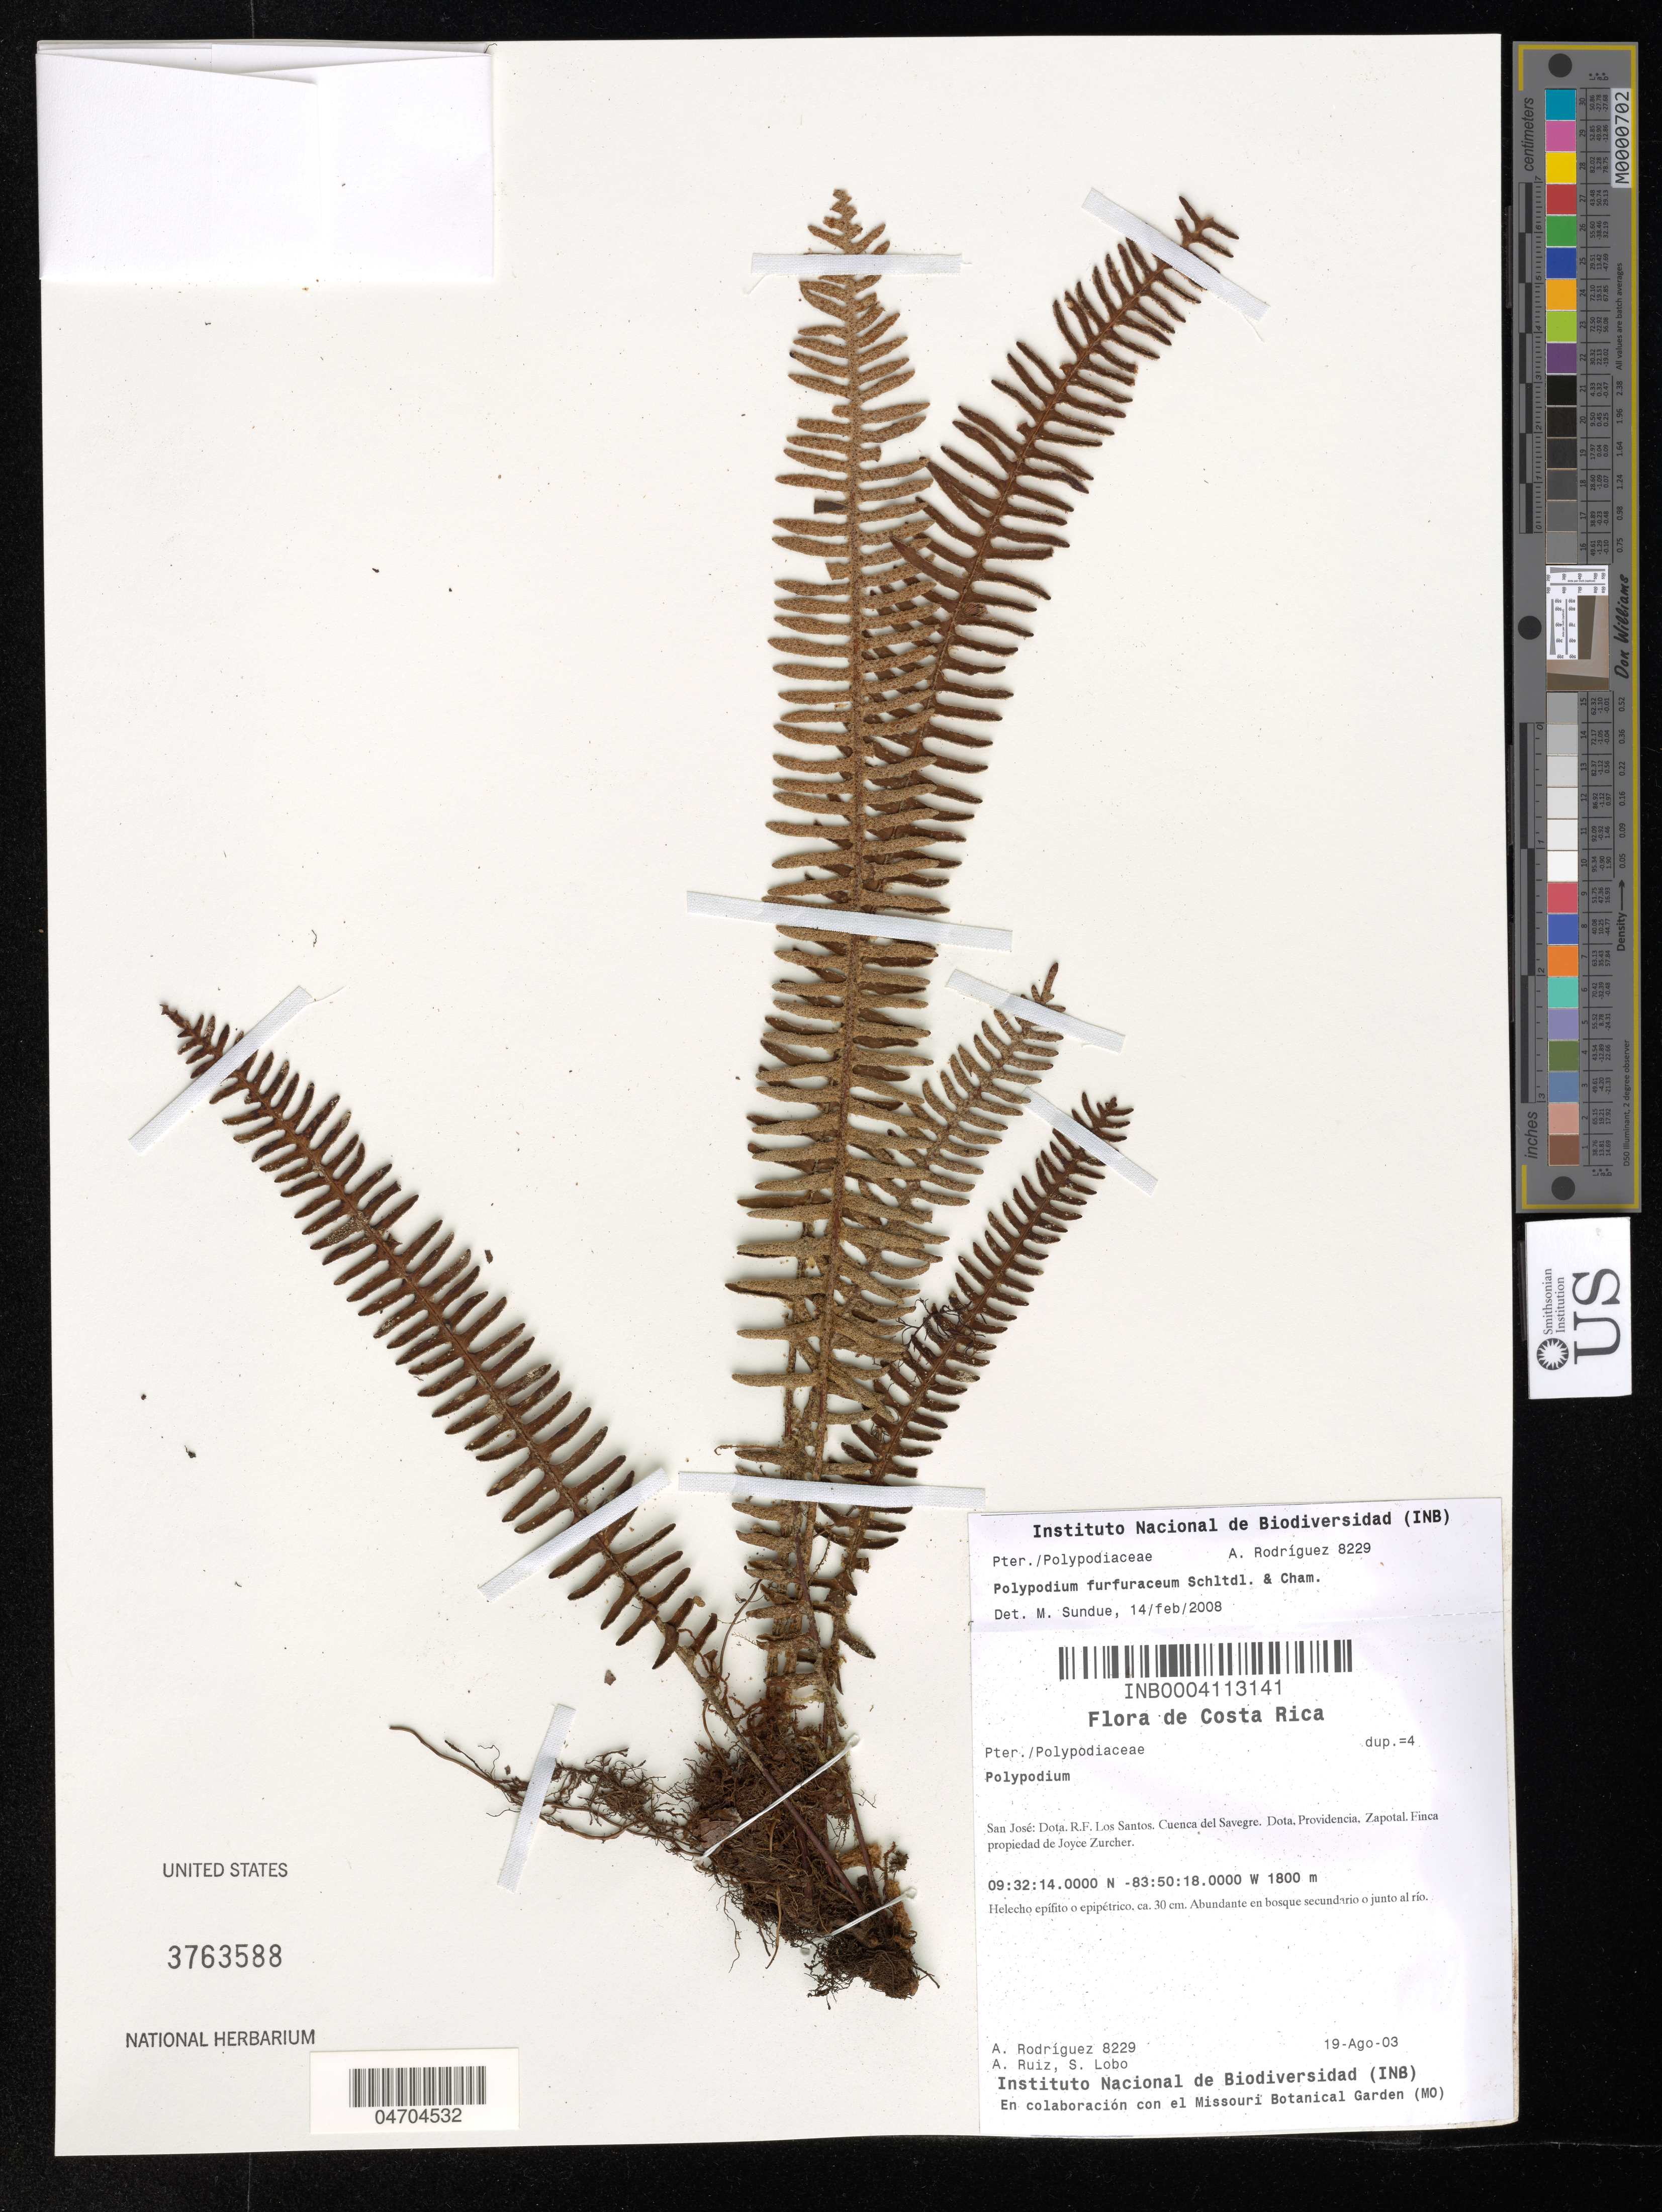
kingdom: Plantae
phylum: Tracheophyta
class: Polypodiopsida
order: Polypodiales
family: Polypodiaceae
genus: Polypodium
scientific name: Polypodium furfuraceum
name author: Schltdl. & Cham.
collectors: A. Rodríguez, A. Ruiz & S. Lobo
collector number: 8229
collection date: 2003-08-19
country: Costa Rica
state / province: San José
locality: Dota. R.F. Los Santos. Cuenca del Savegre. Dota, Providencia. Zapotal. Finca propiedad de Joyce Zurcher.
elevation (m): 1800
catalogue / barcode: US 3763588